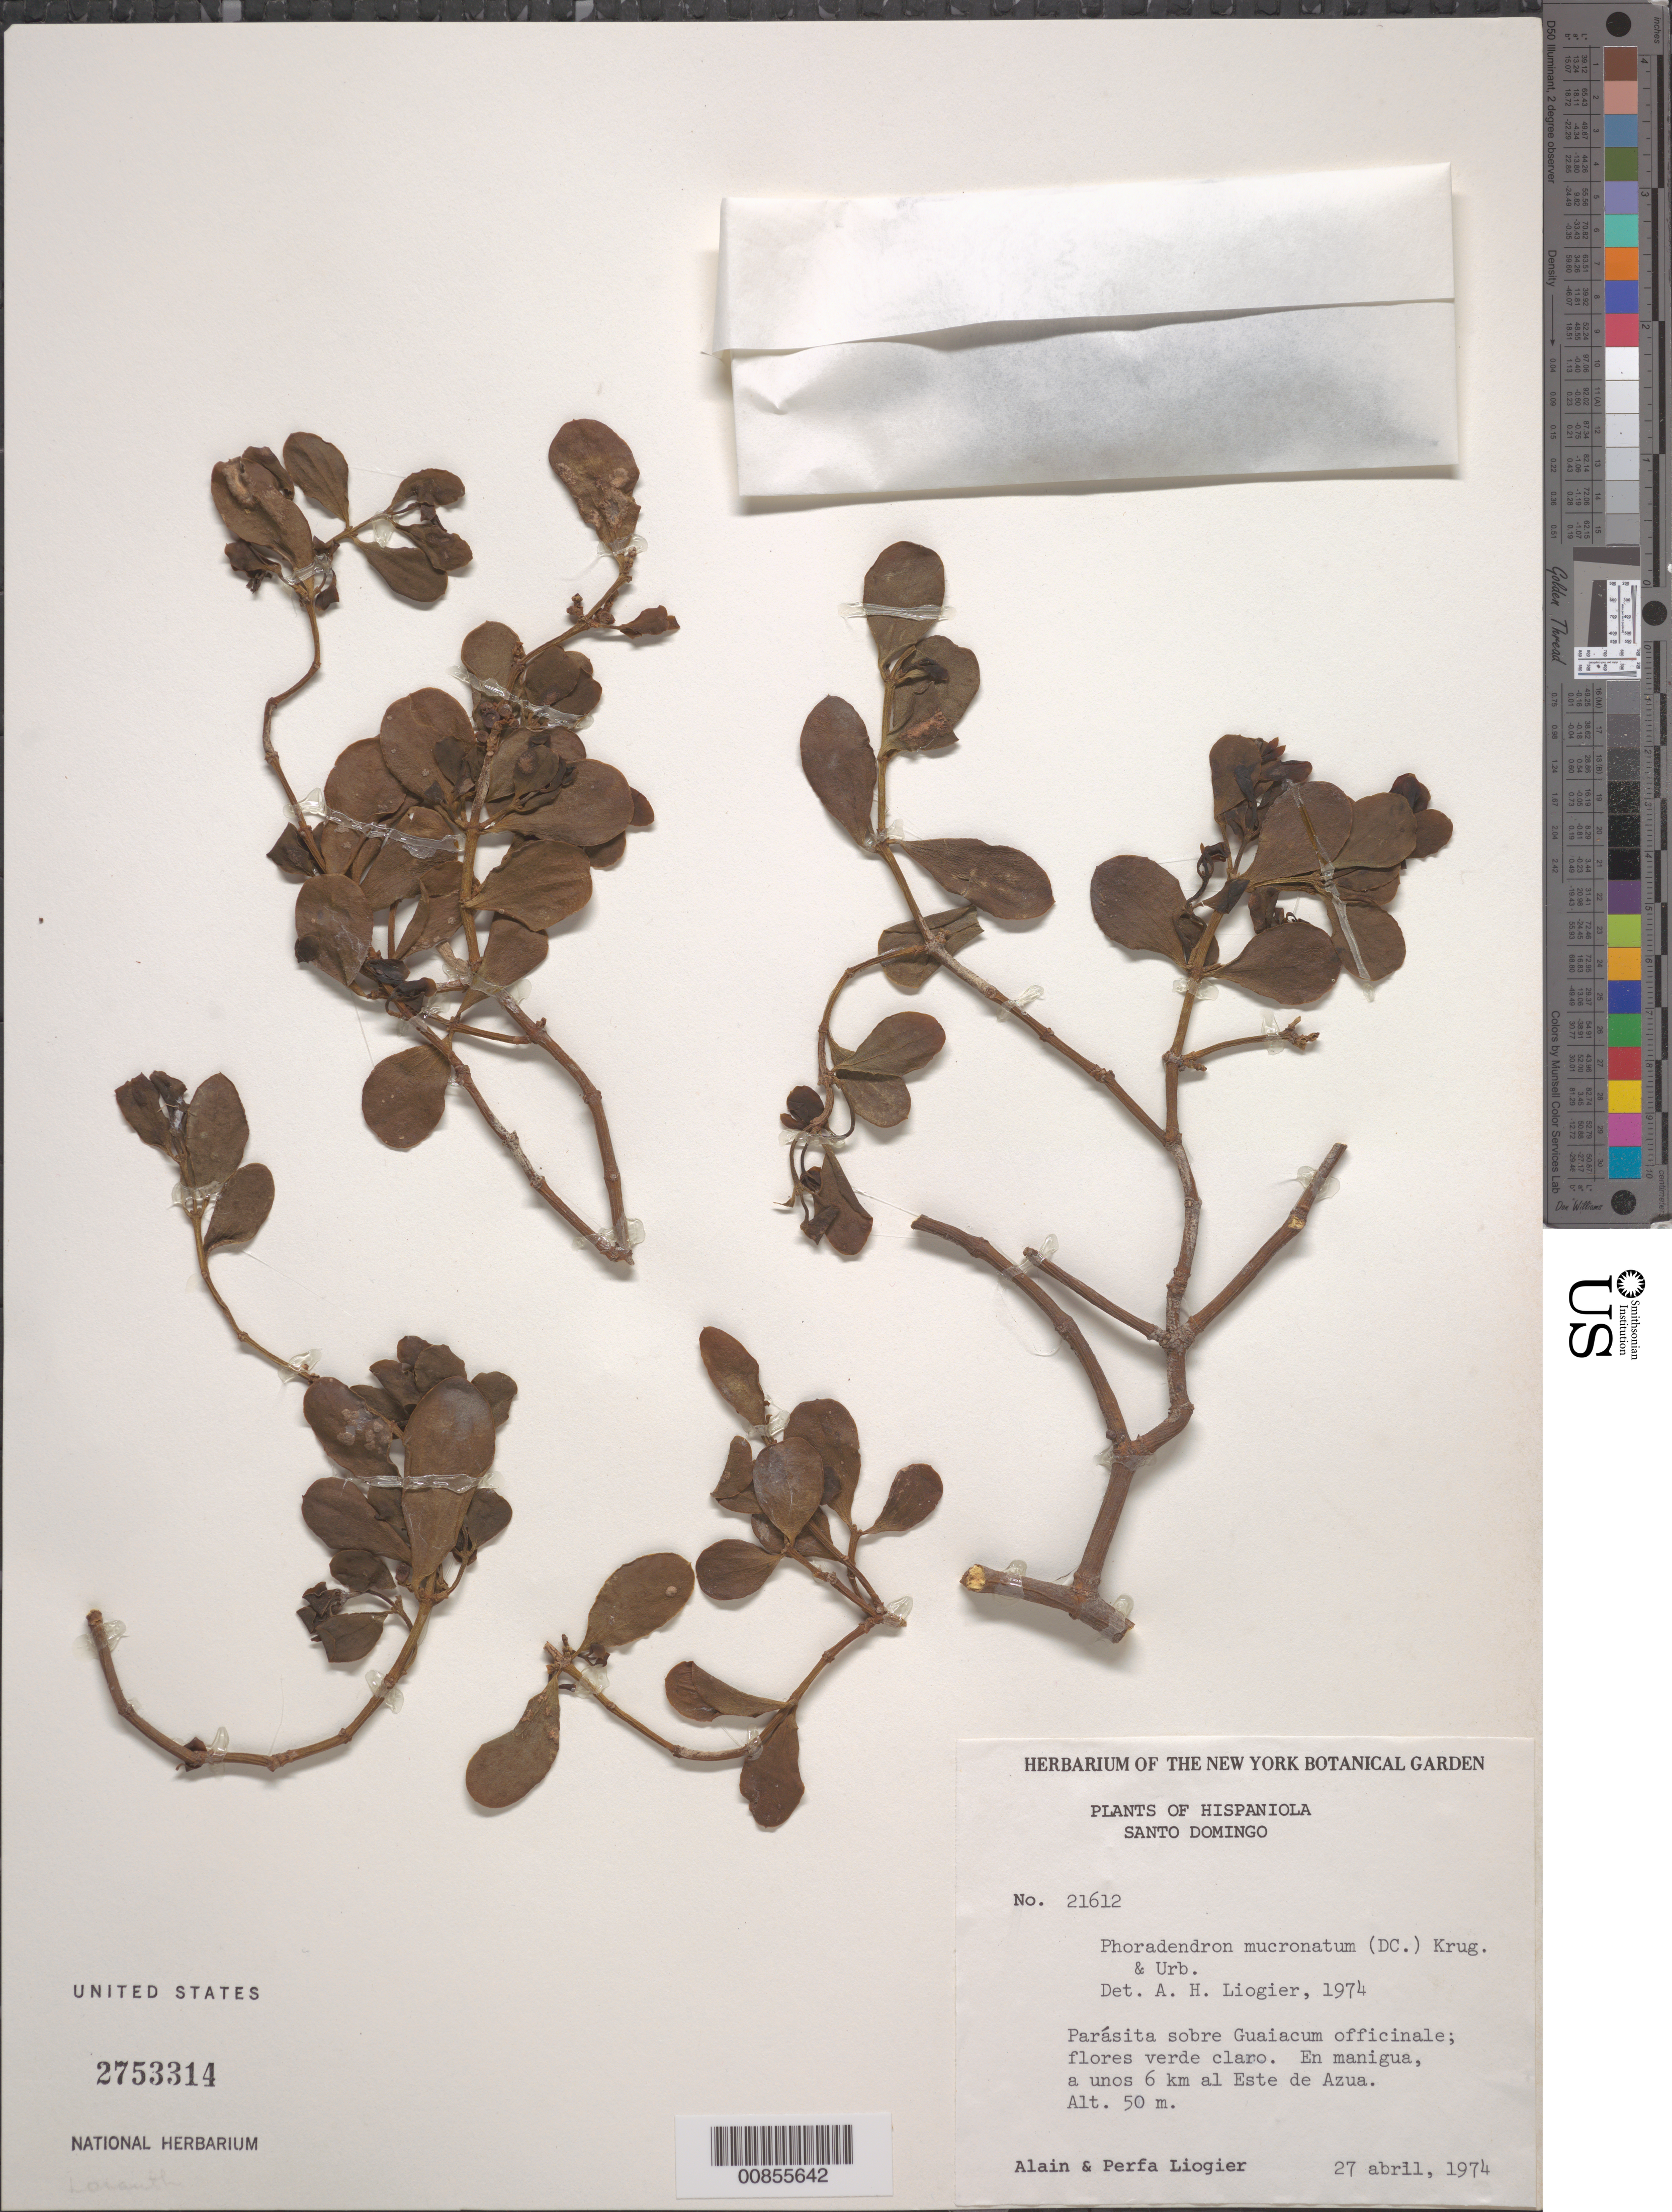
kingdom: Plantae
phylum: Tracheophyta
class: Magnoliopsida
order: Santalales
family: Viscaceae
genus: Phoradendron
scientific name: Phoradendron mucronatum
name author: (DC.) Krug & Urb.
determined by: Liogier, Alain H.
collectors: A. H. Liogier & M. P. Liogier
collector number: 21612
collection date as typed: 27 Apr 1974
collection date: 1974-04-27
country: Dominican Republic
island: Hispaniola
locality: A unos 6 km. al Este de Azua.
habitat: En manigua. Sobre Guaiacum officinale.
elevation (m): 50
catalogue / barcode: US 2753314